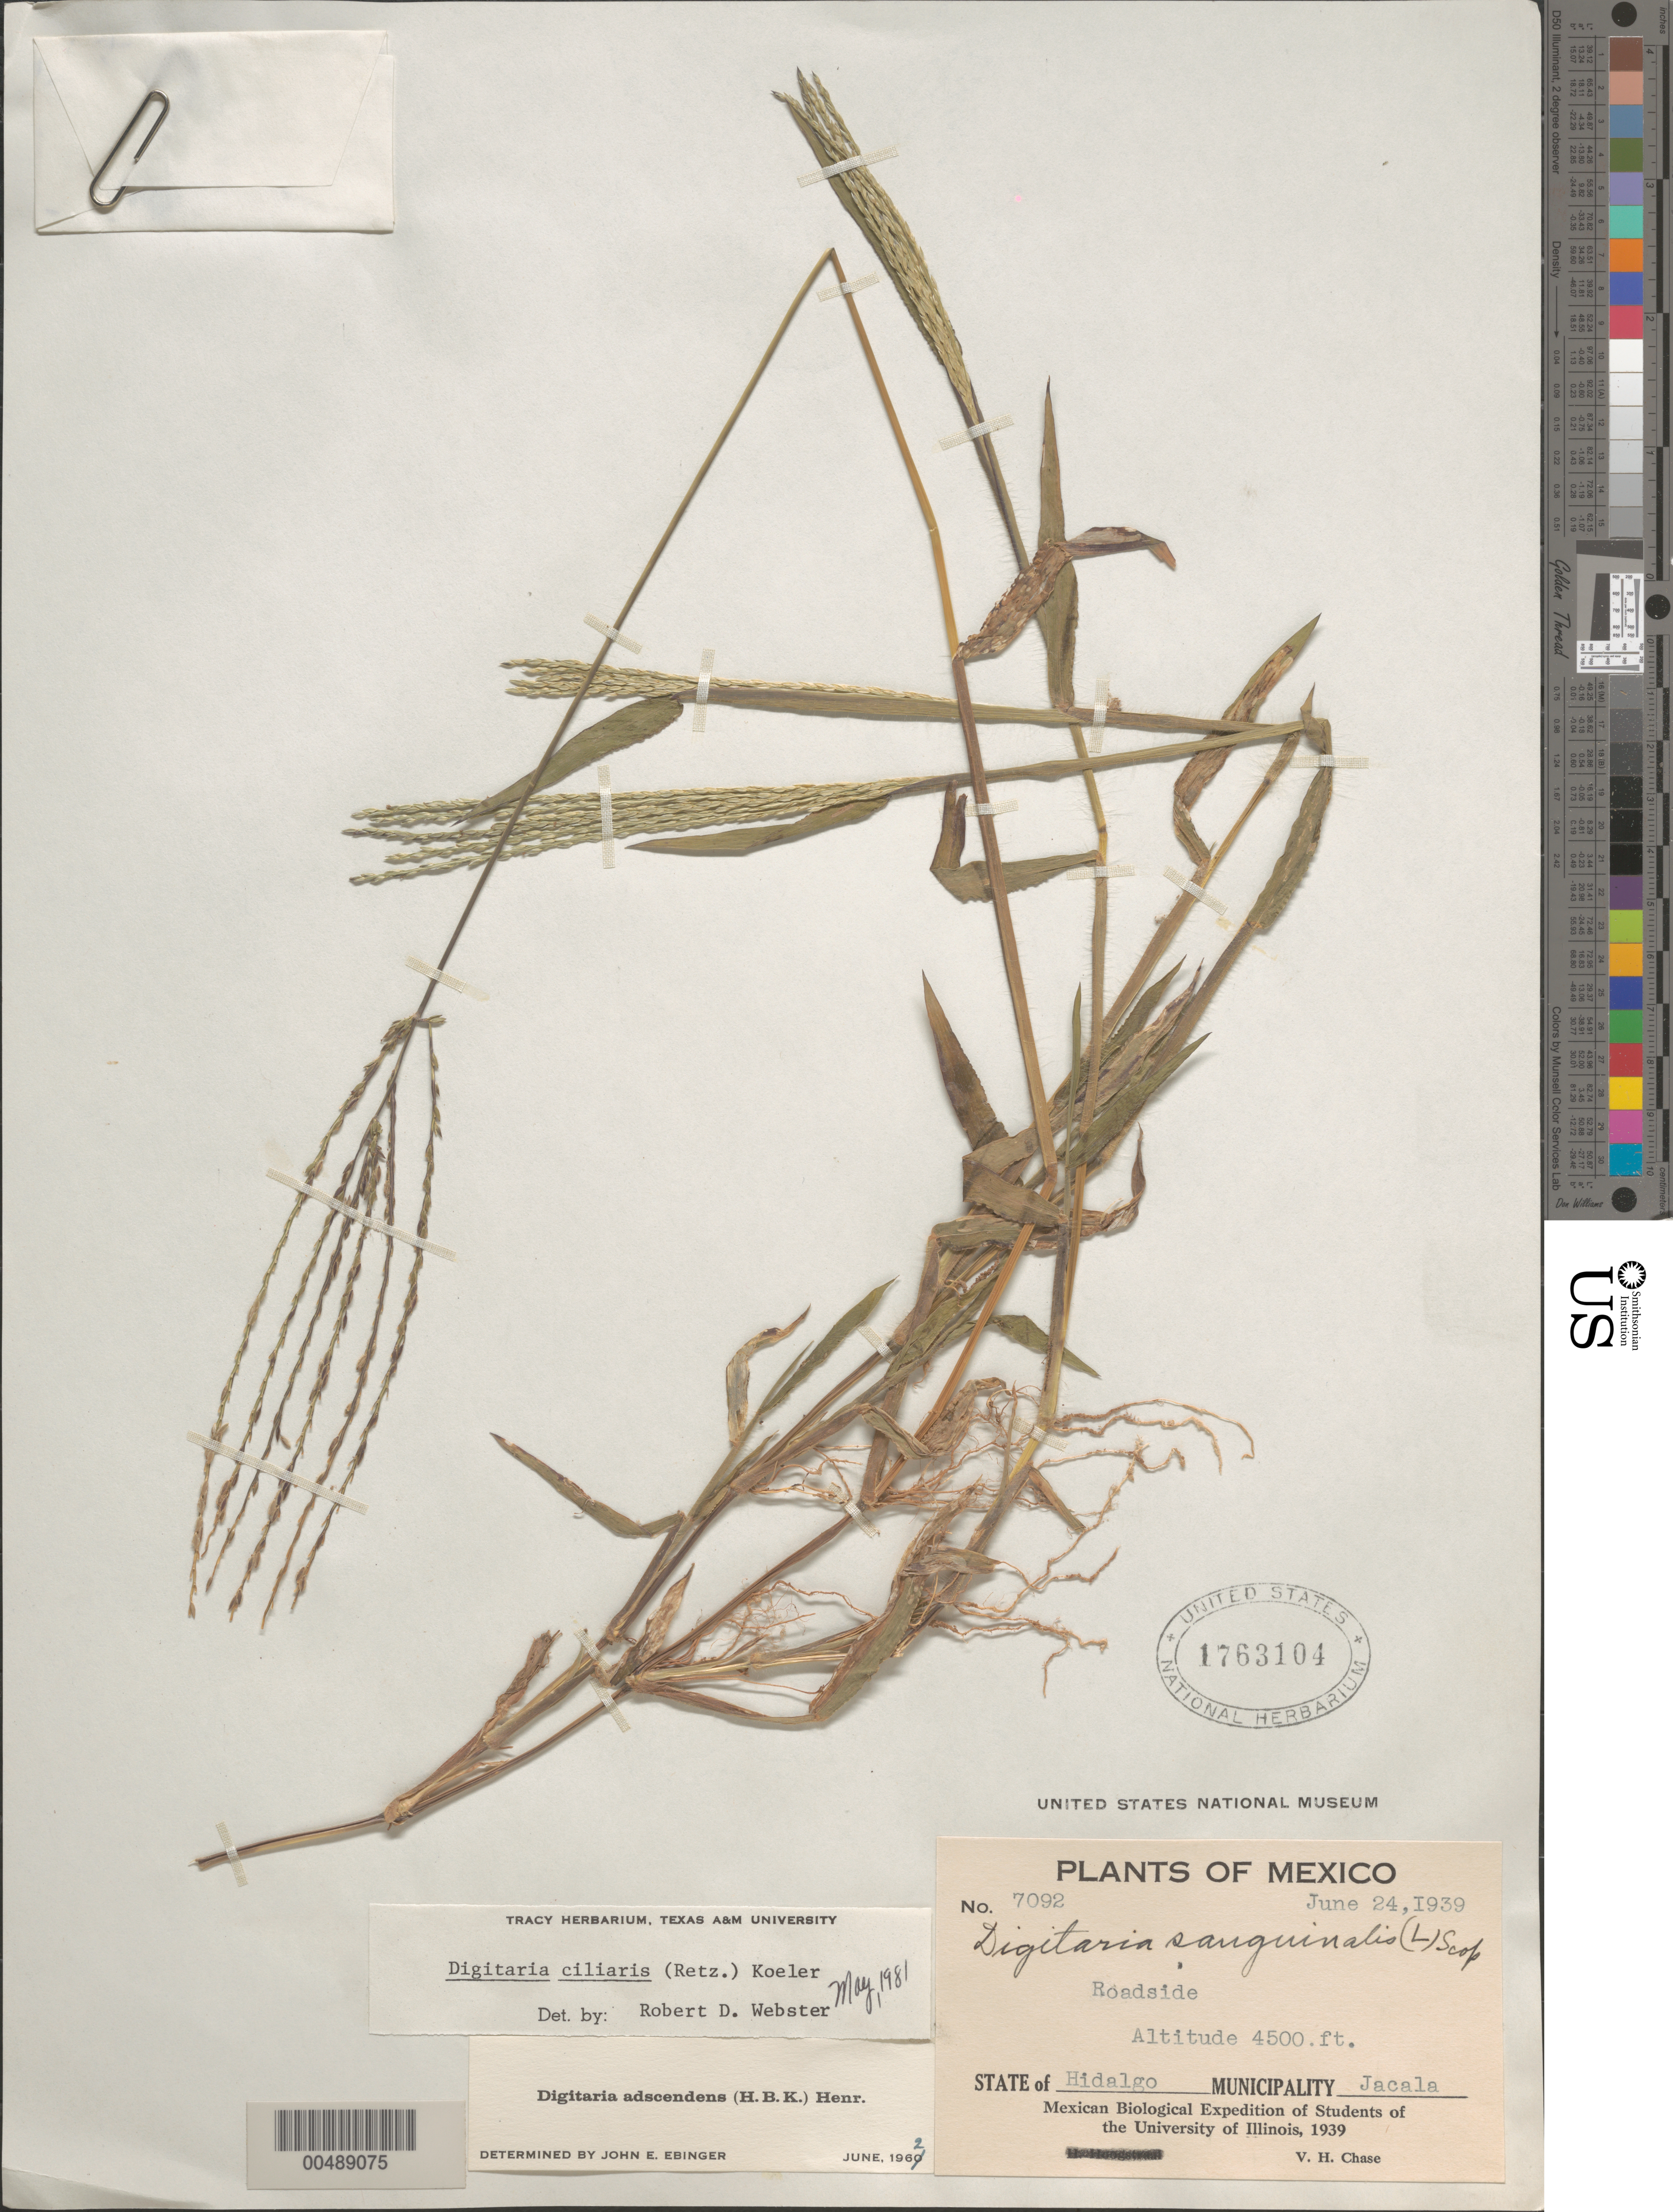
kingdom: Plantae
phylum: Tracheophyta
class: Liliopsida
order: Poales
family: Poaceae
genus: Digitaria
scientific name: Digitaria ciliaris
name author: (Retz.) Koeler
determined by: Webster, Robert D.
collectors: V. H. Chase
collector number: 7092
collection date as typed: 24 Jun 1939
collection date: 1939-06-24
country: Mexico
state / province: Hidalgo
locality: Jacala Mun.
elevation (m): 1372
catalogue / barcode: US 1763104